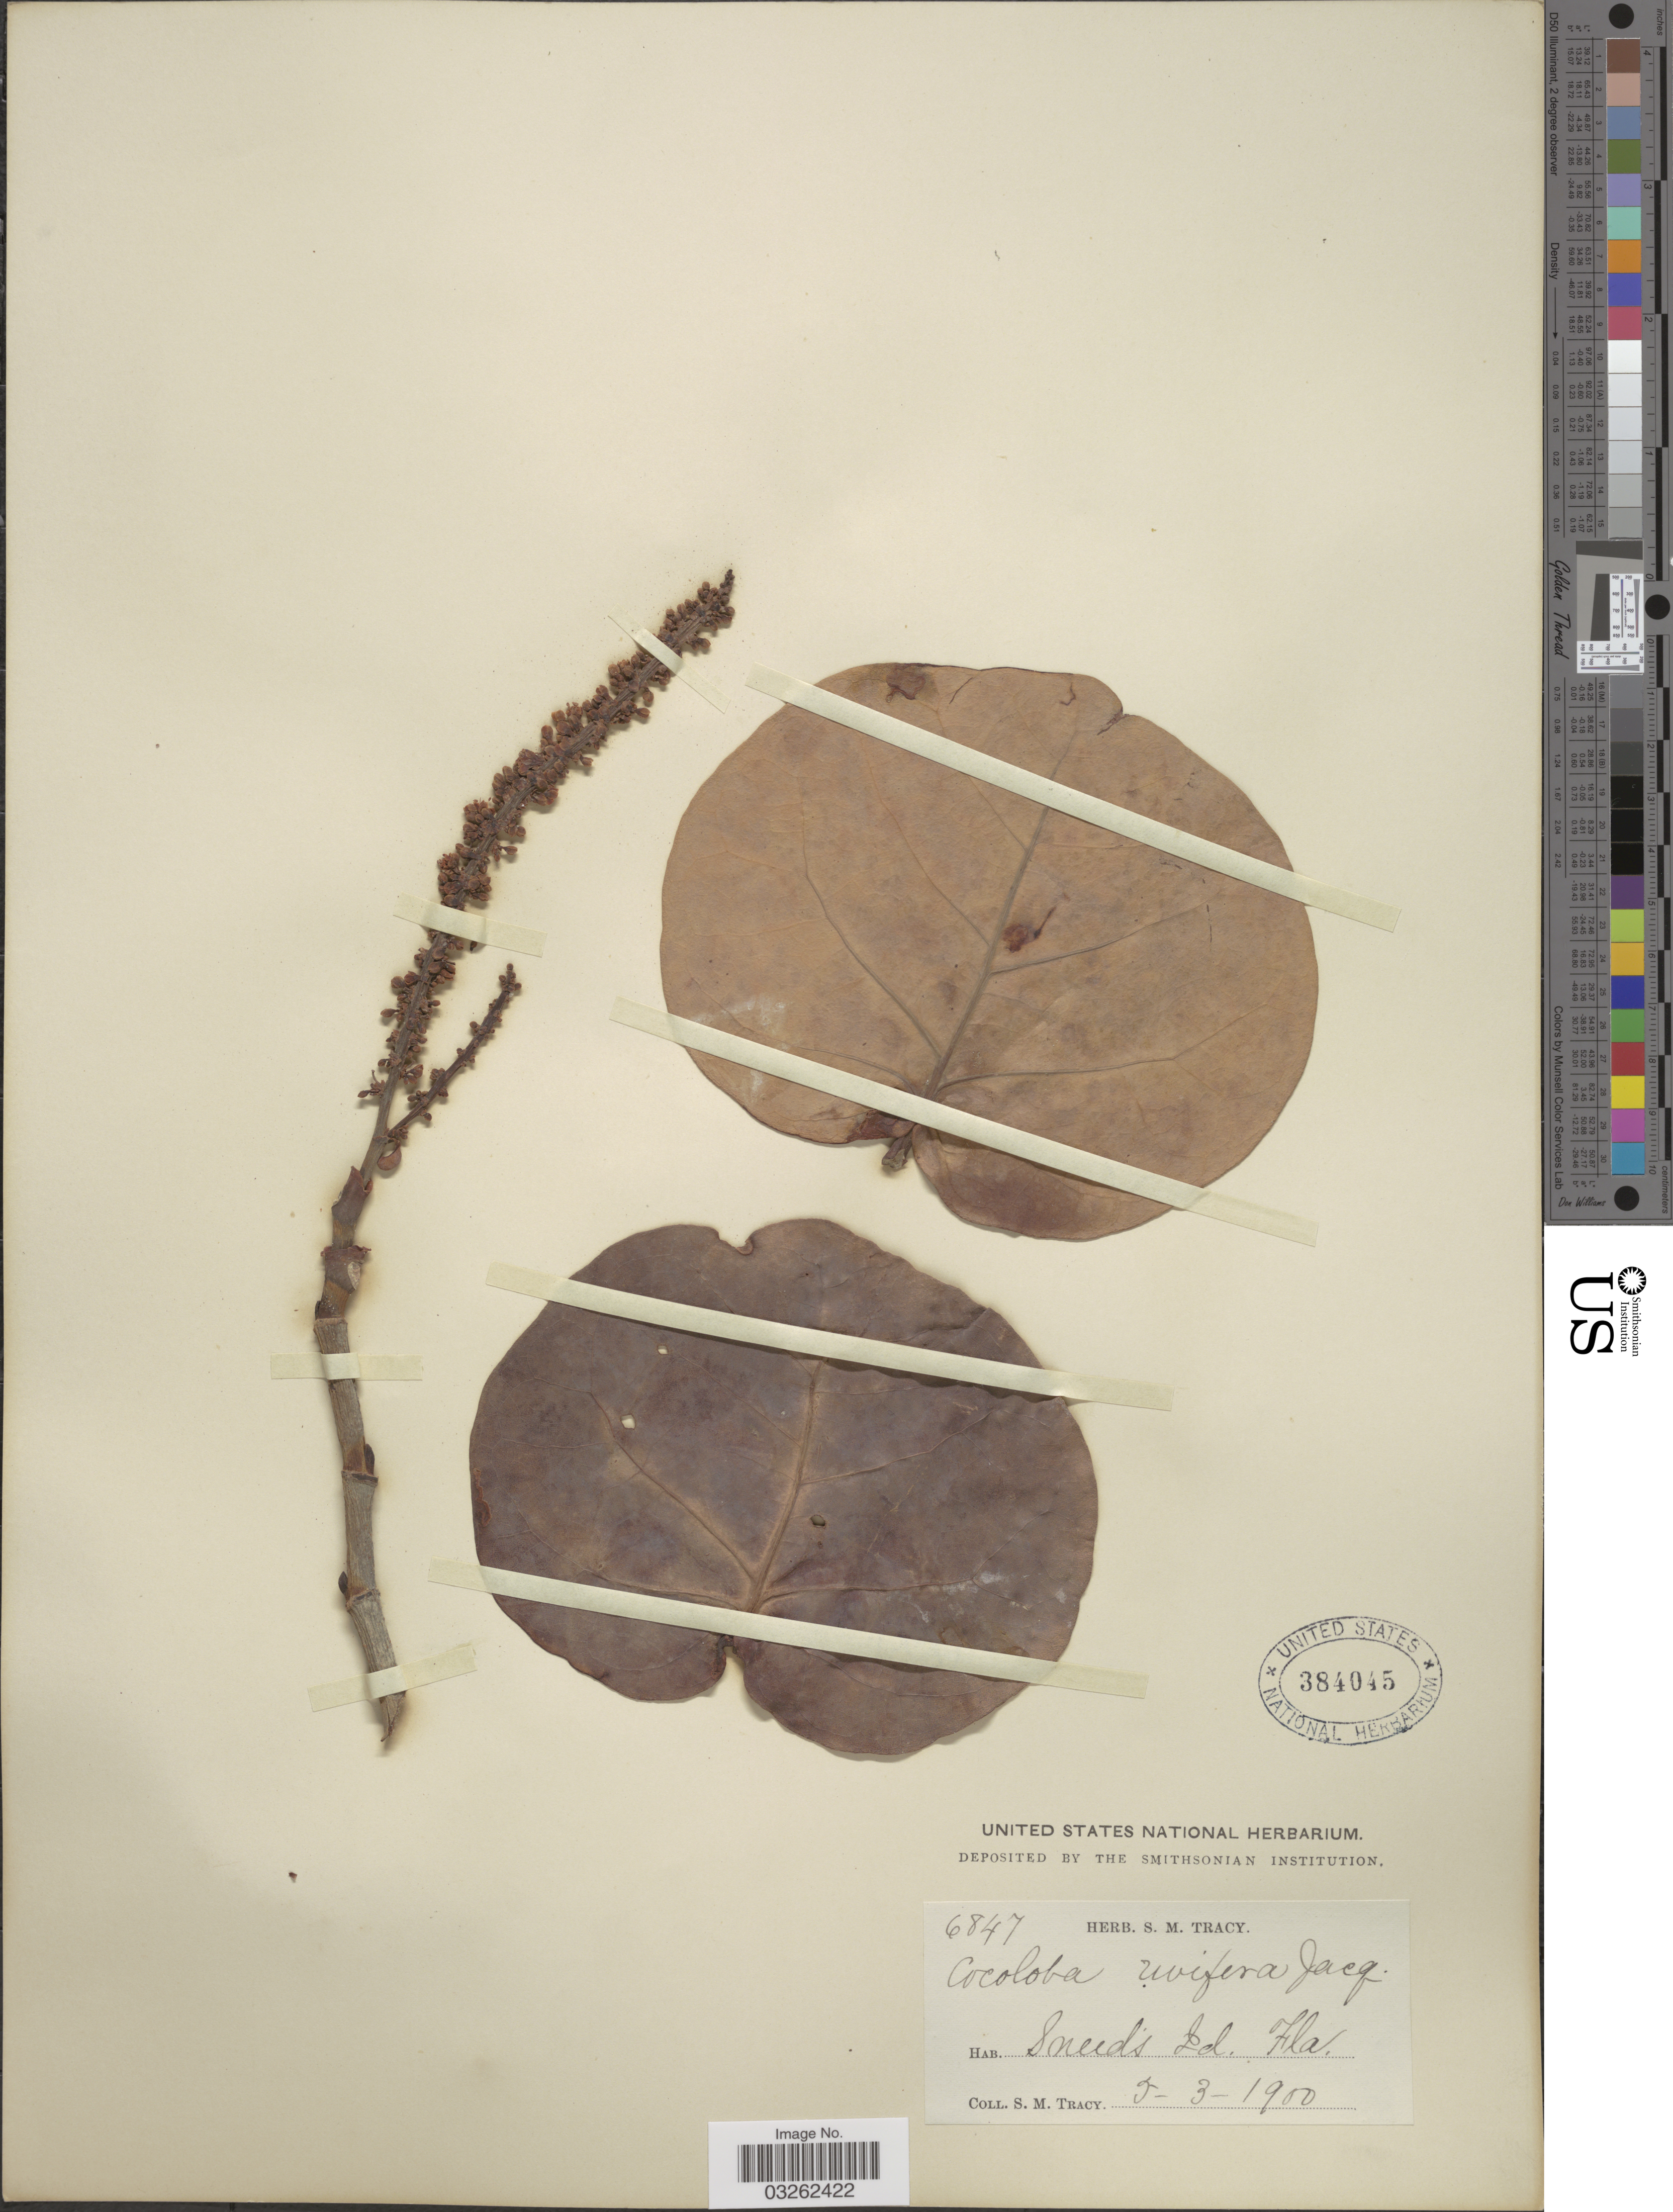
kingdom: Plantae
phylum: Tracheophyta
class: Magnoliopsida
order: Caryophyllales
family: Polygonaceae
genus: Coccoloba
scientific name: Coccoloba uvifera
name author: L.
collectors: S. M. Tracy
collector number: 6847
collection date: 1900-05-03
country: United States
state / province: Florida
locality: Snead's Id.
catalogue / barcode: US 384045